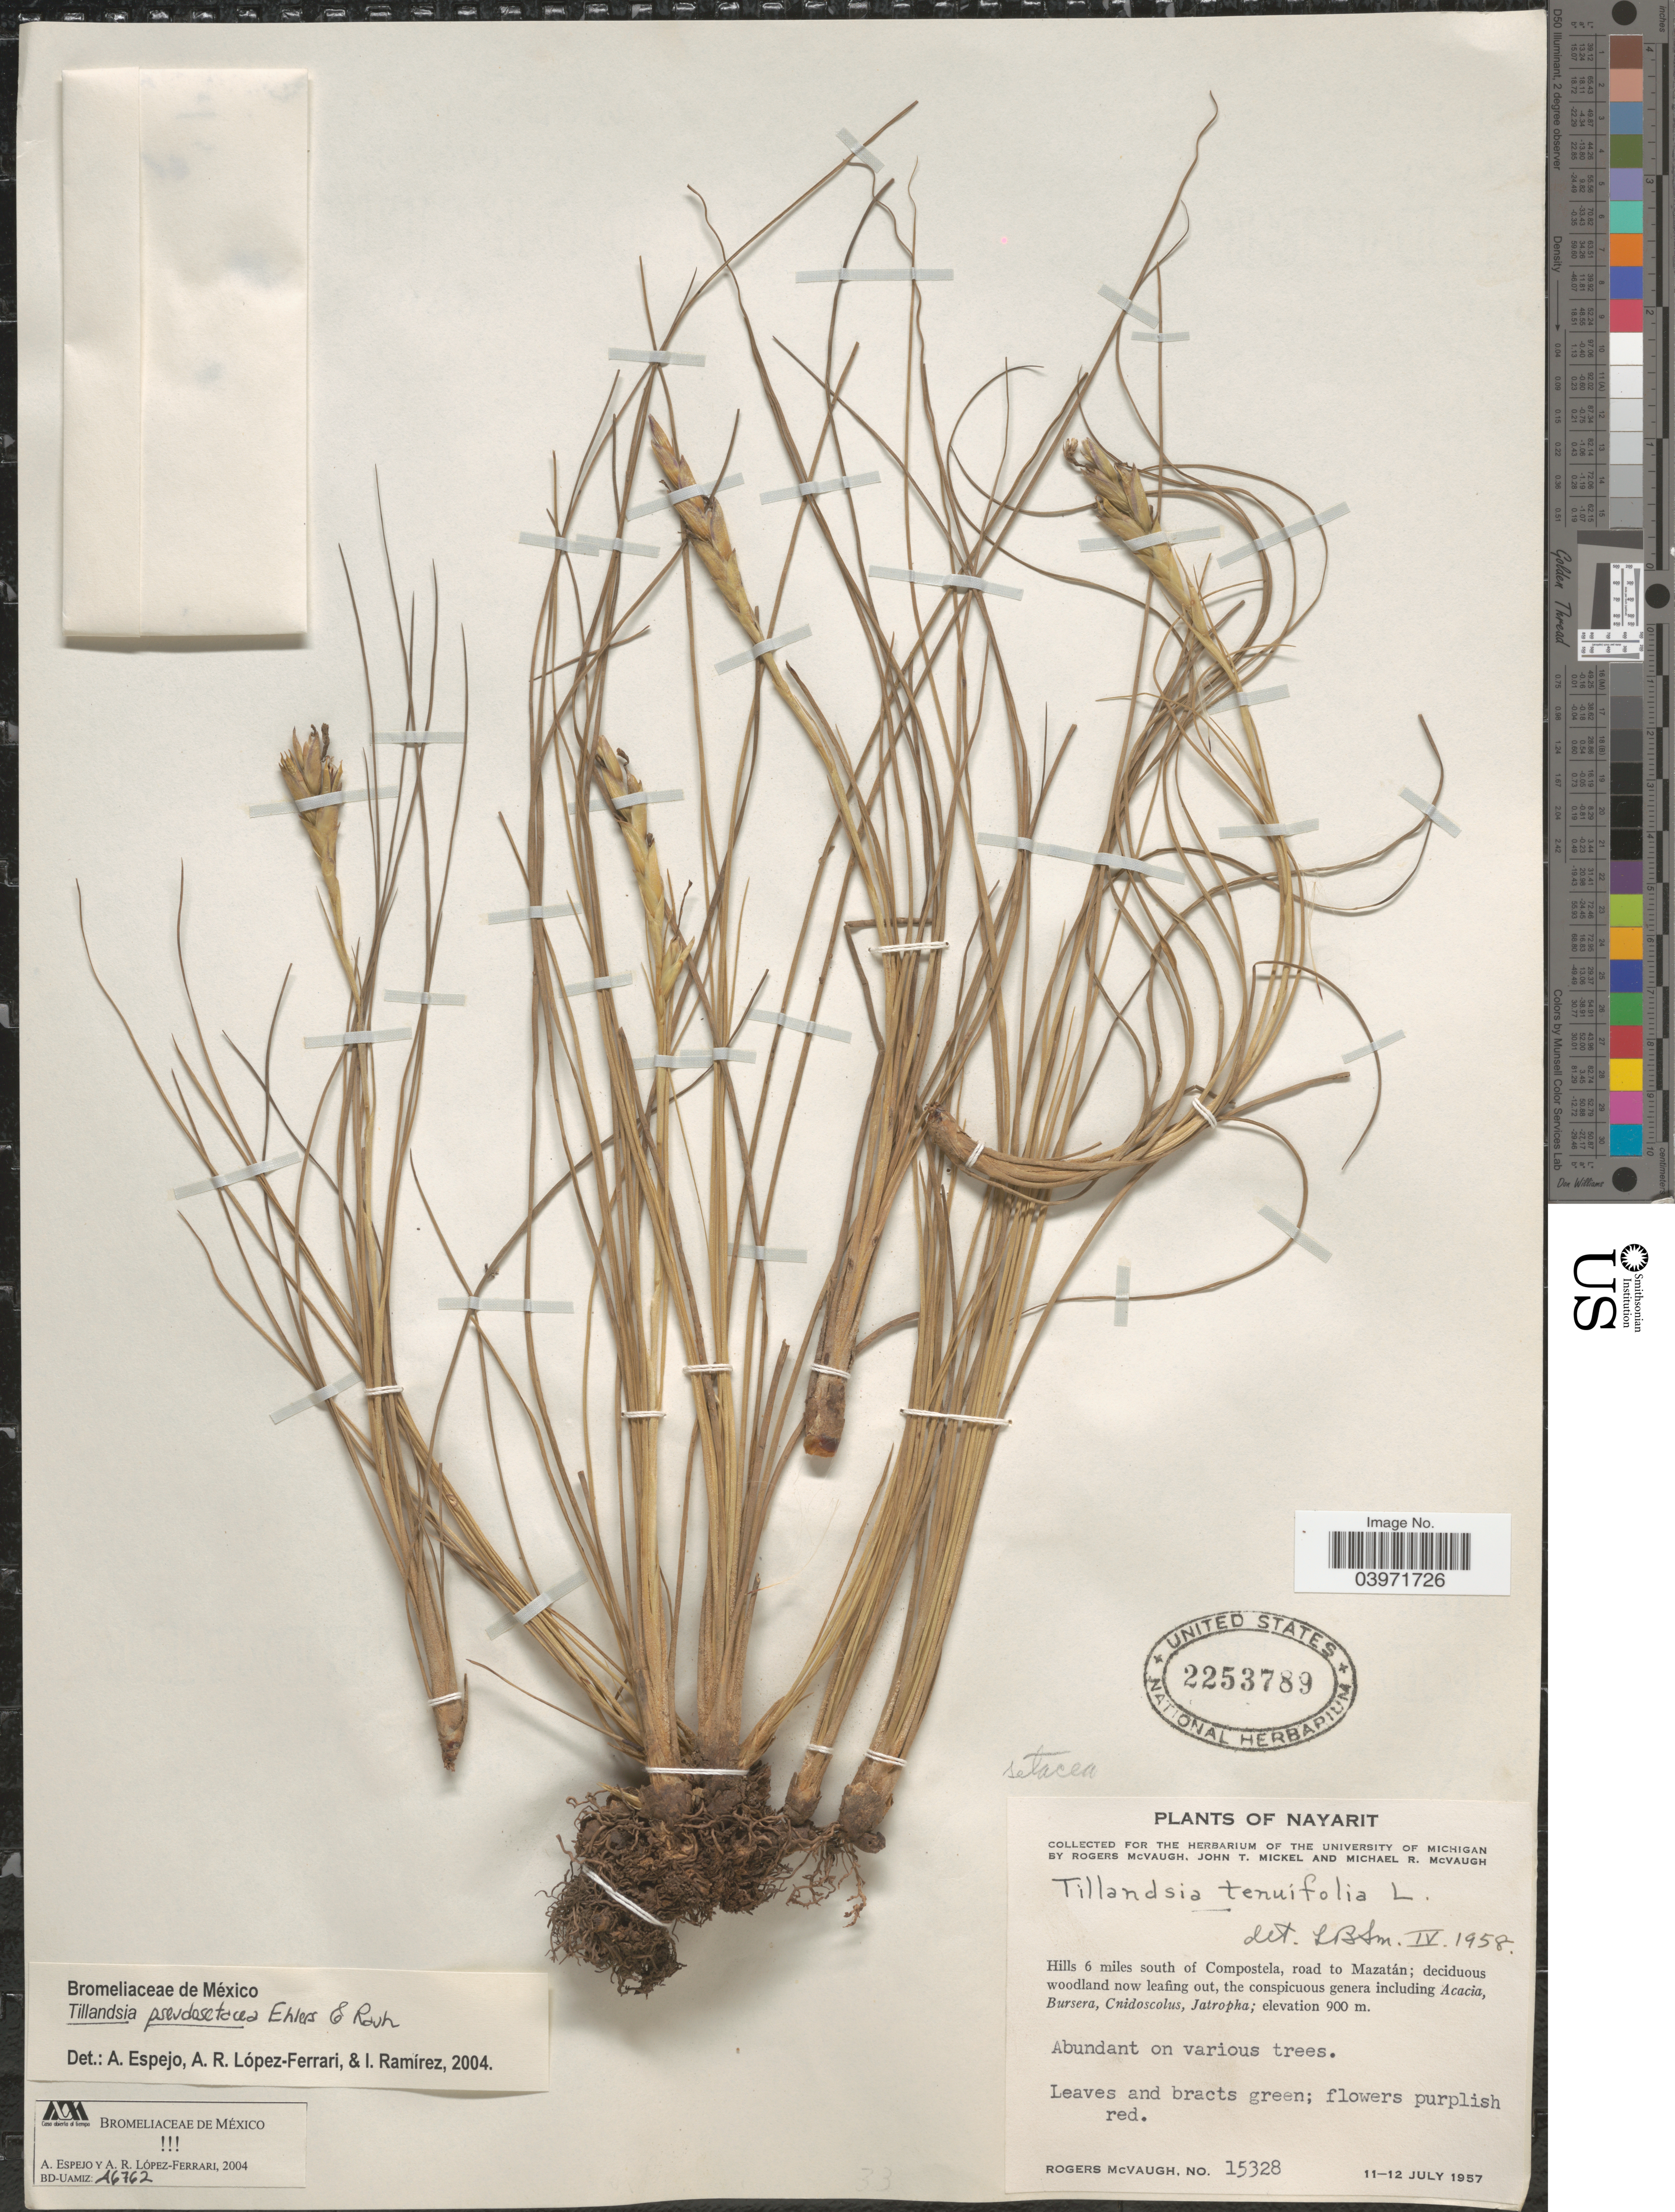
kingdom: Plantae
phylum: Tracheophyta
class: Liliopsida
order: Poales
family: Bromeliaceae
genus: Tillandsia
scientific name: Tillandsia pseudosetacea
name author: Ehlers & Rauh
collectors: R. McVaugh, J. T. Mickel & M. R. McVaugh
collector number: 15328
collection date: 1957-07-11/1957-07-12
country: Mexico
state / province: Nayarit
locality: Hills 6 miles south of Compostela, road to Mazatán.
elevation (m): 900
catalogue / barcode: US 2253789